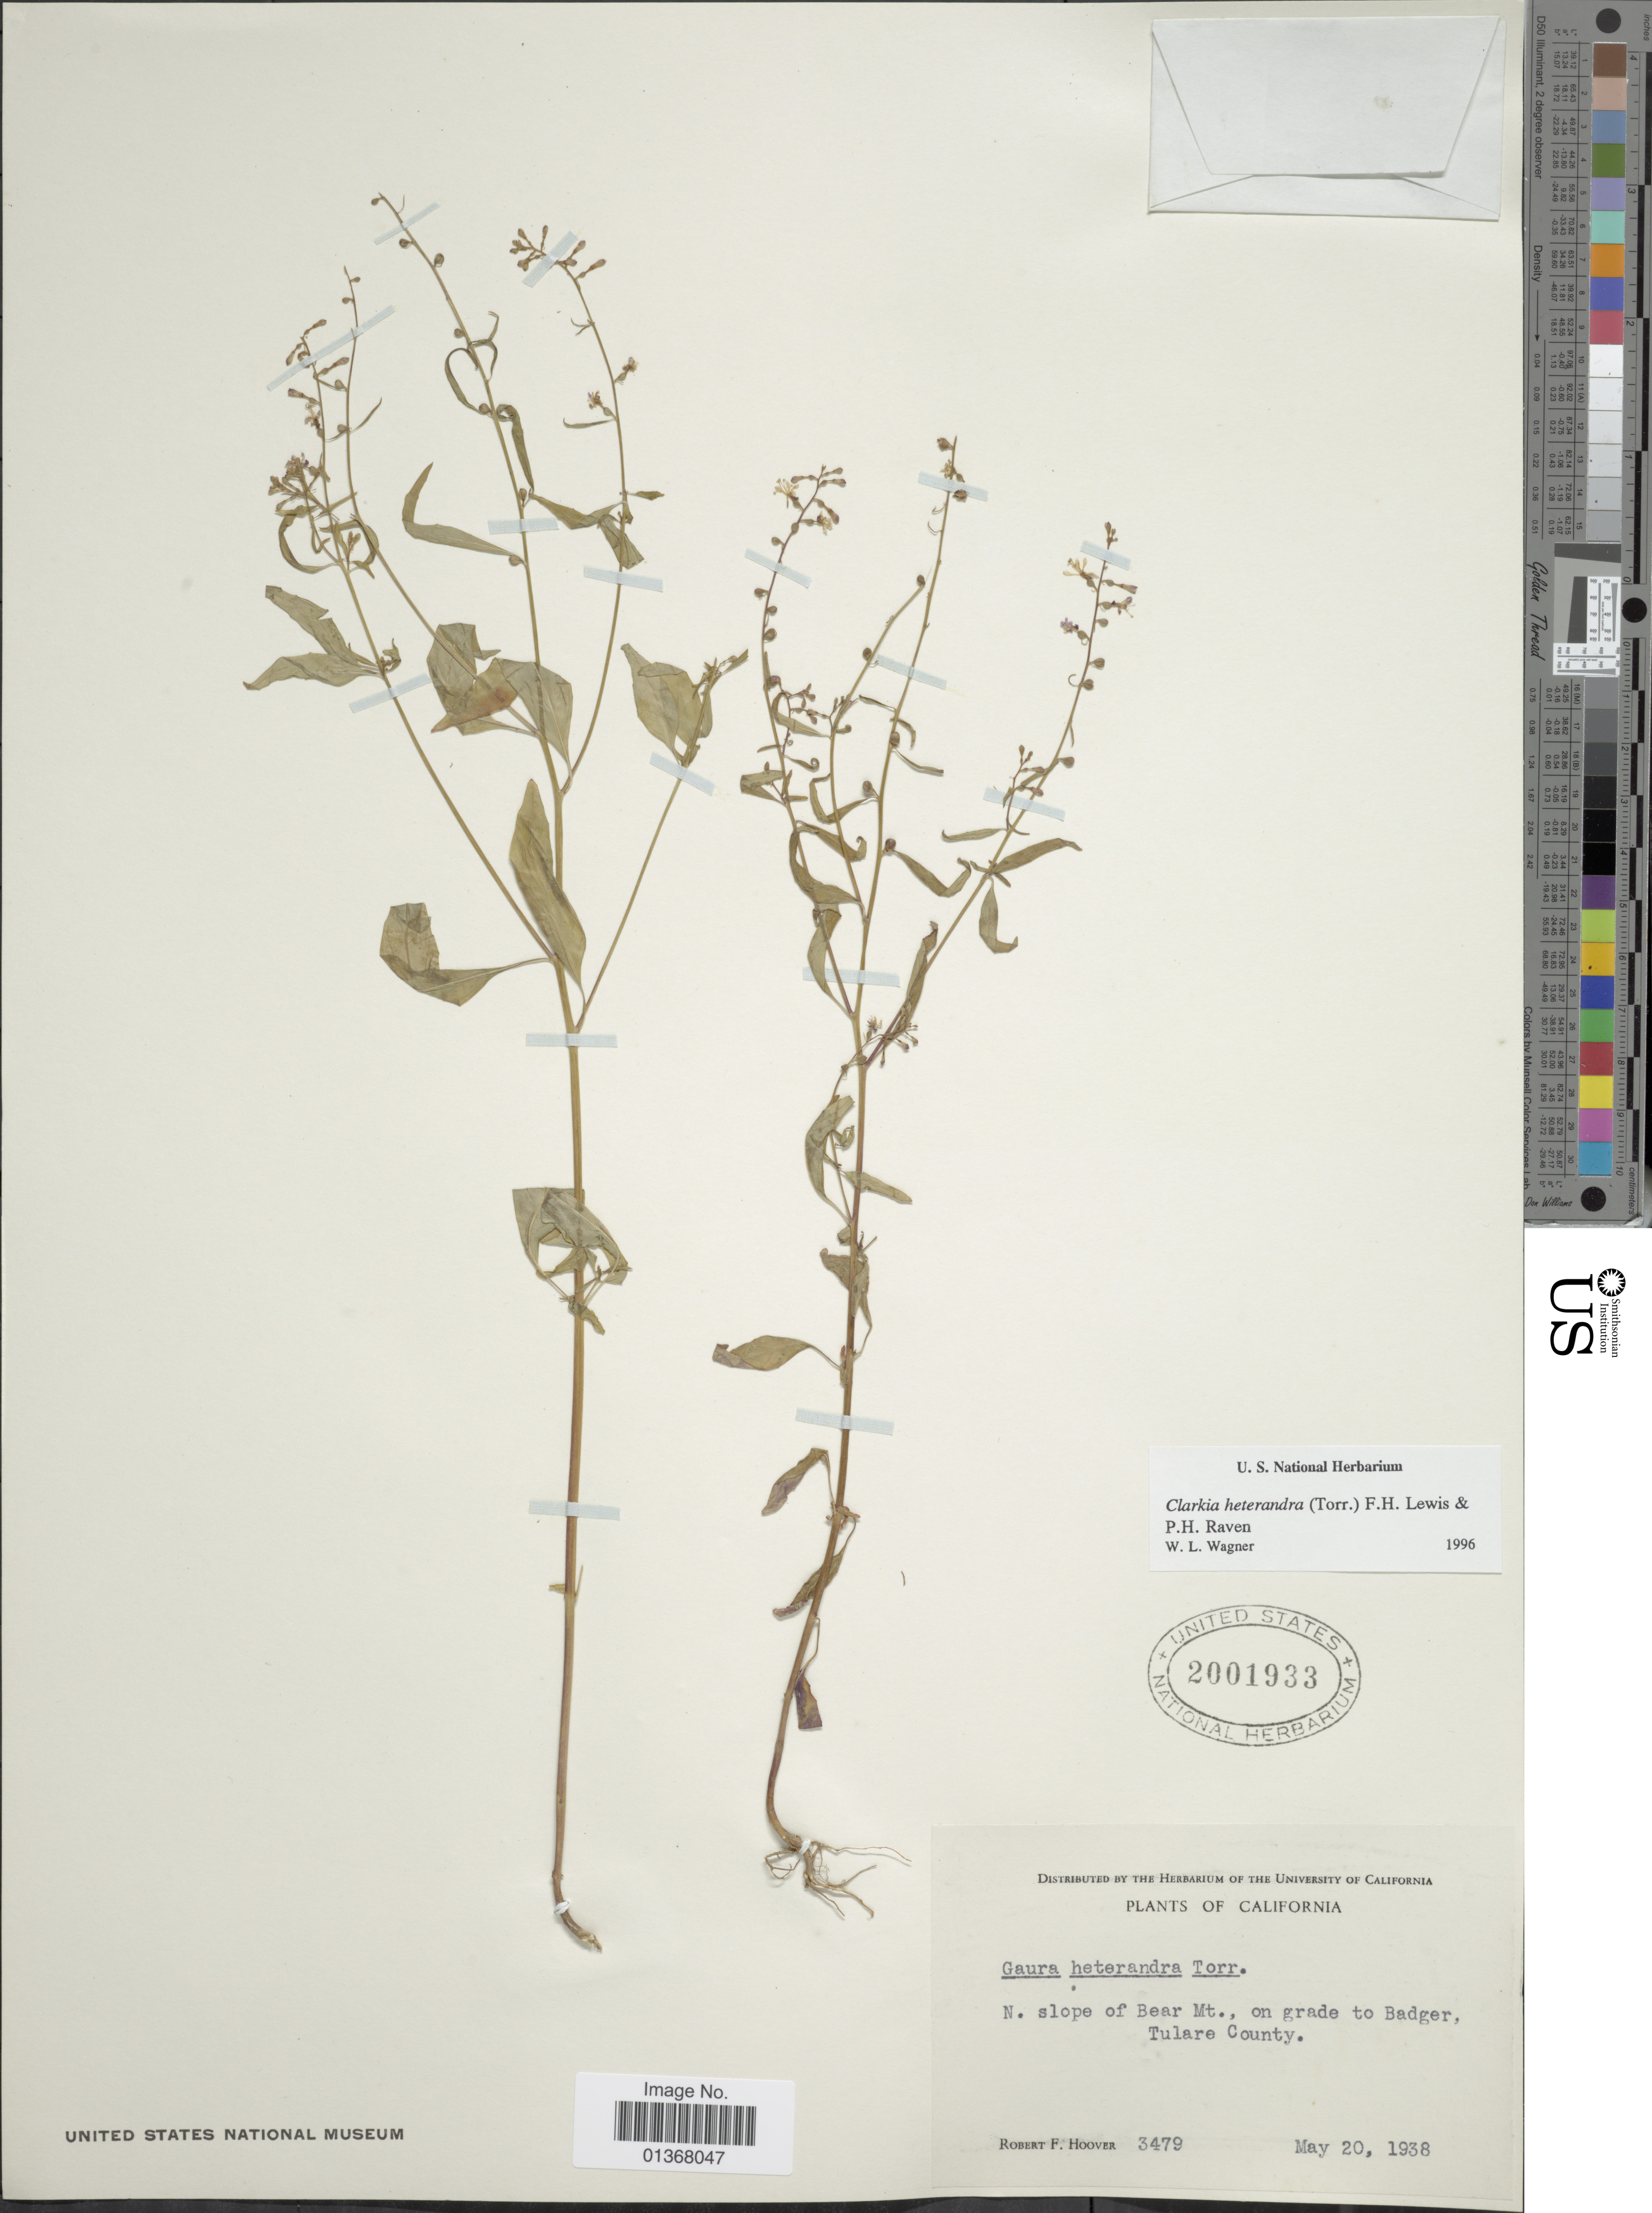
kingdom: Plantae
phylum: Tracheophyta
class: Magnoliopsida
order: Myrtales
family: Onagraceae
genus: Clarkia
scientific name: Clarkia heterandra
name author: (Torr.) F. H. Lewis & P.H. Raven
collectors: R. F. Hoover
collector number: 3479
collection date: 1938-05-20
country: United States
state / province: California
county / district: Tulare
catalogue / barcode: US 2001933